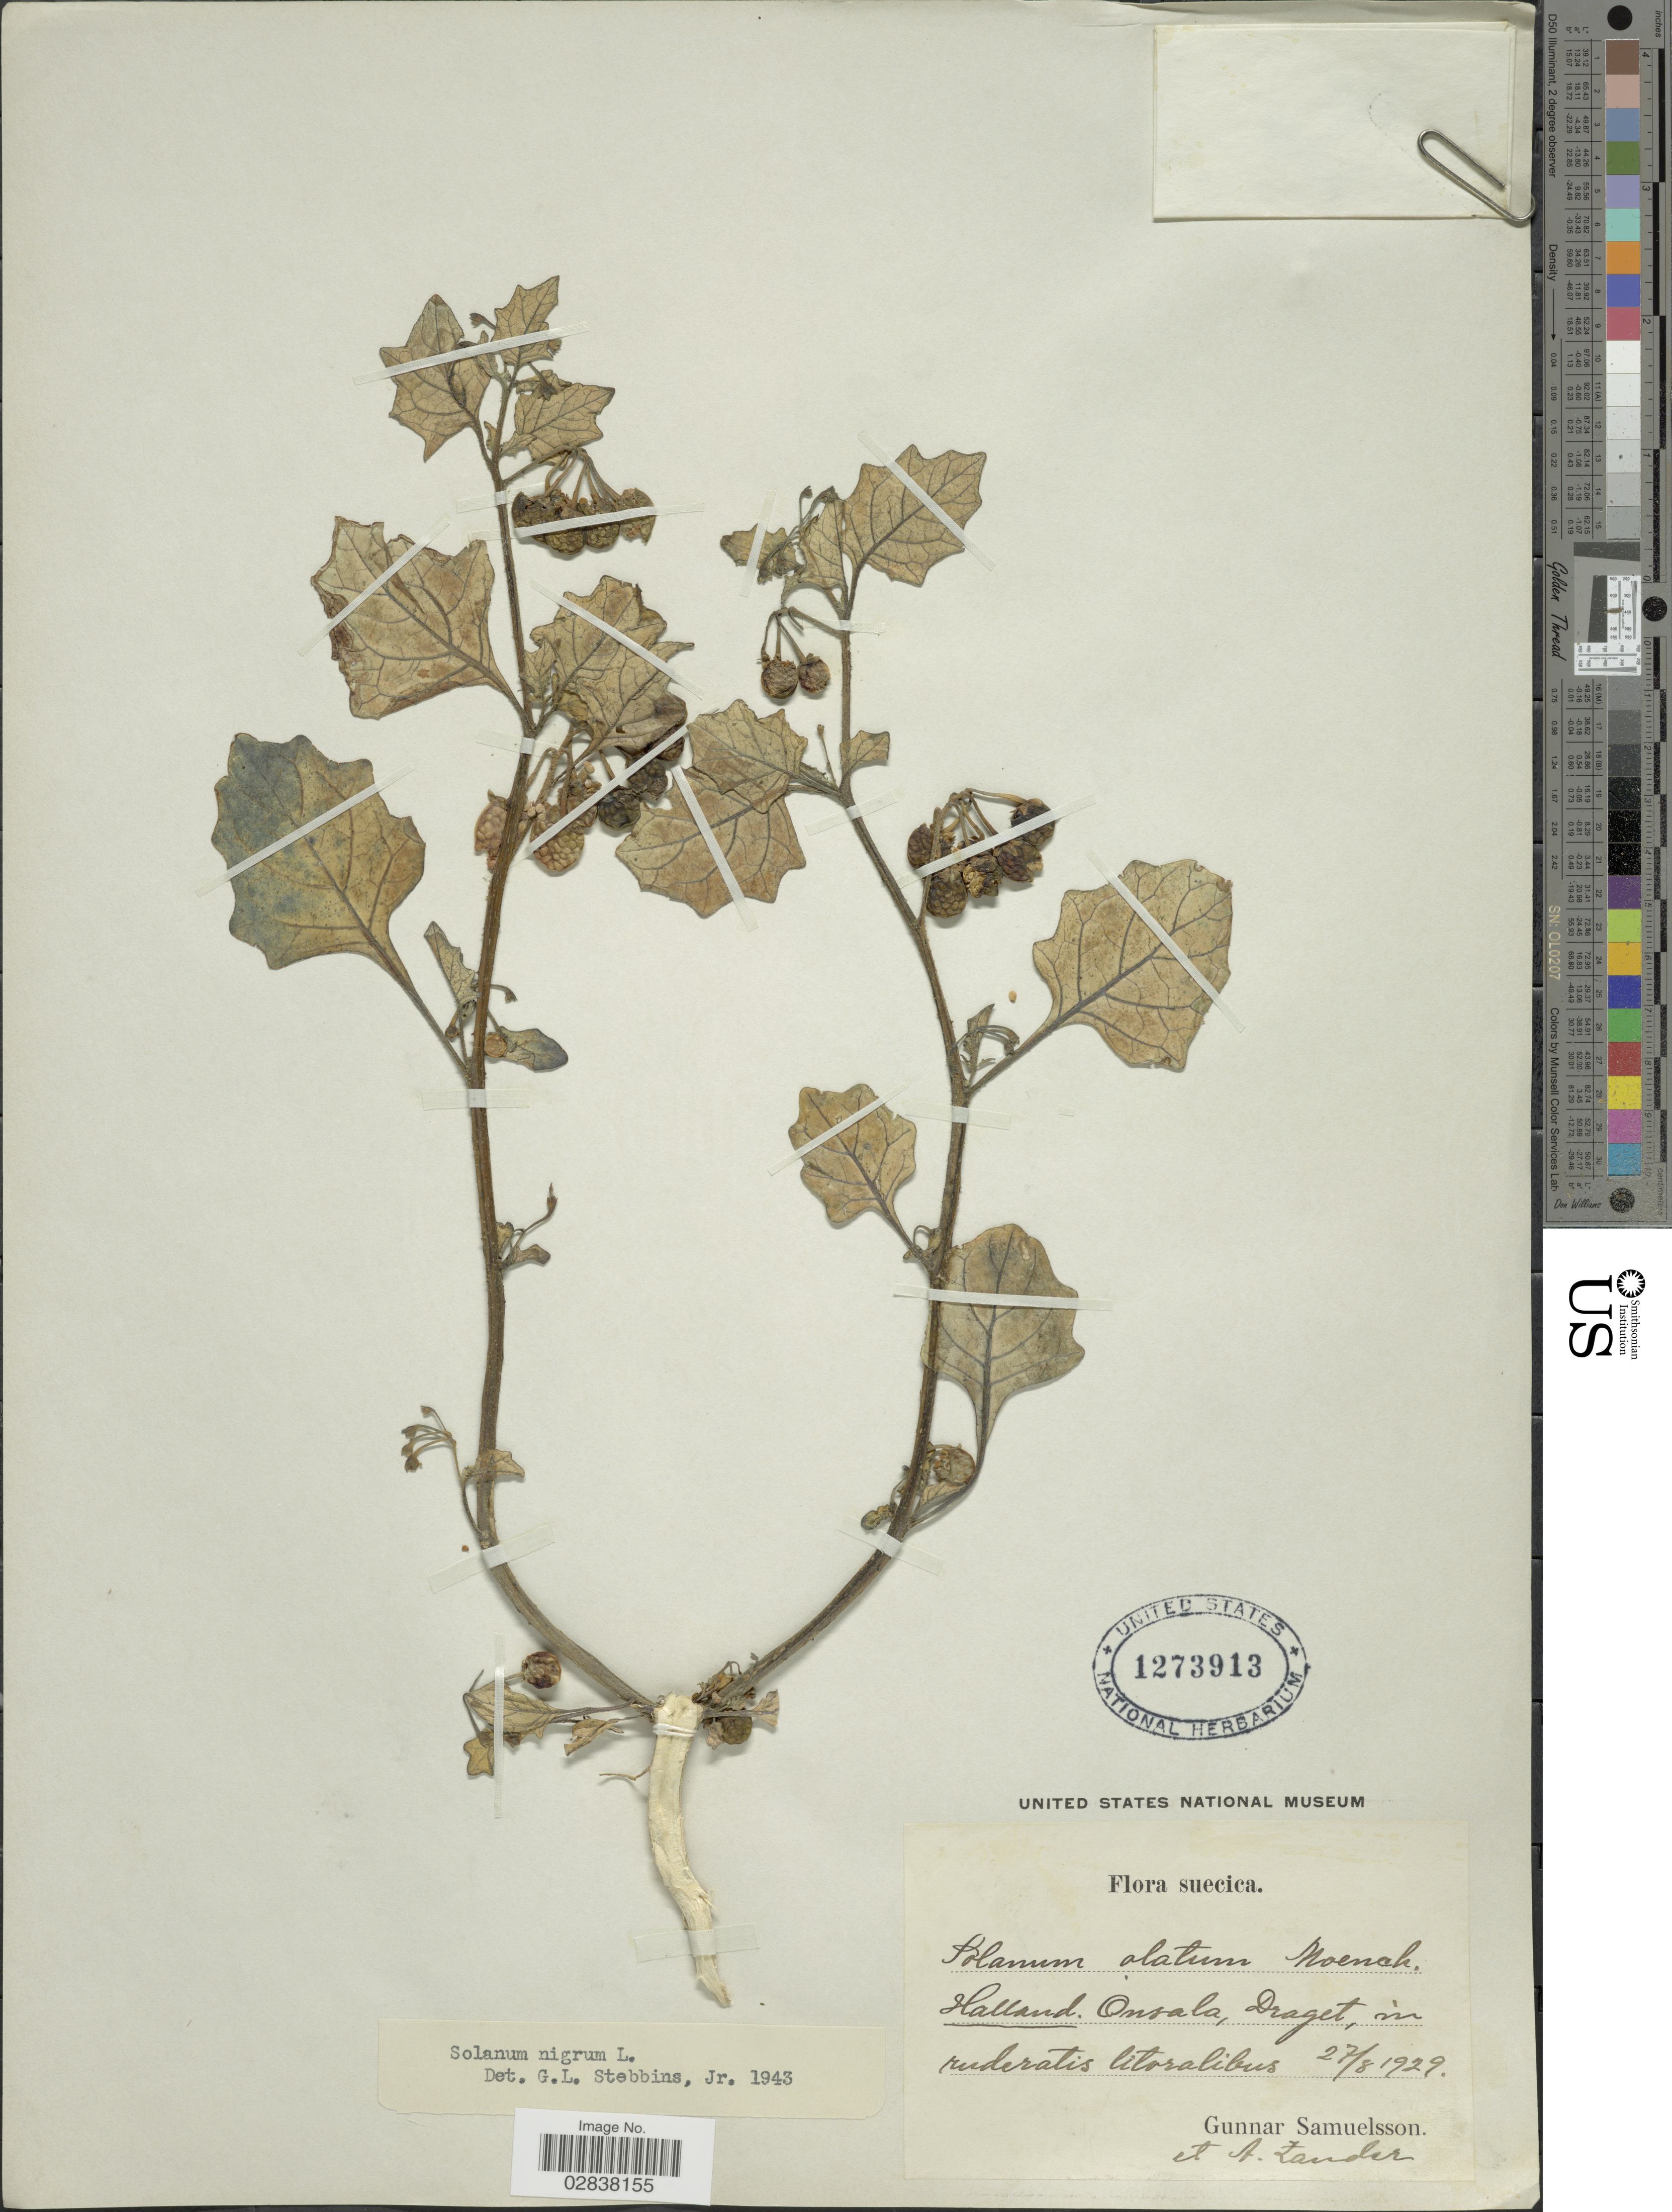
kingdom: Plantae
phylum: Tracheophyta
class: Magnoliopsida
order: Solanales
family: Solanaceae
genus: Solanum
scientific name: Solanum nigrum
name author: L.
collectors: G. Samuelsson & A. Zander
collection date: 1929-08-27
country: Sweden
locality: Suecica, Onsala, Draget in ruderatis litoralibus.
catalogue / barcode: US 1273913